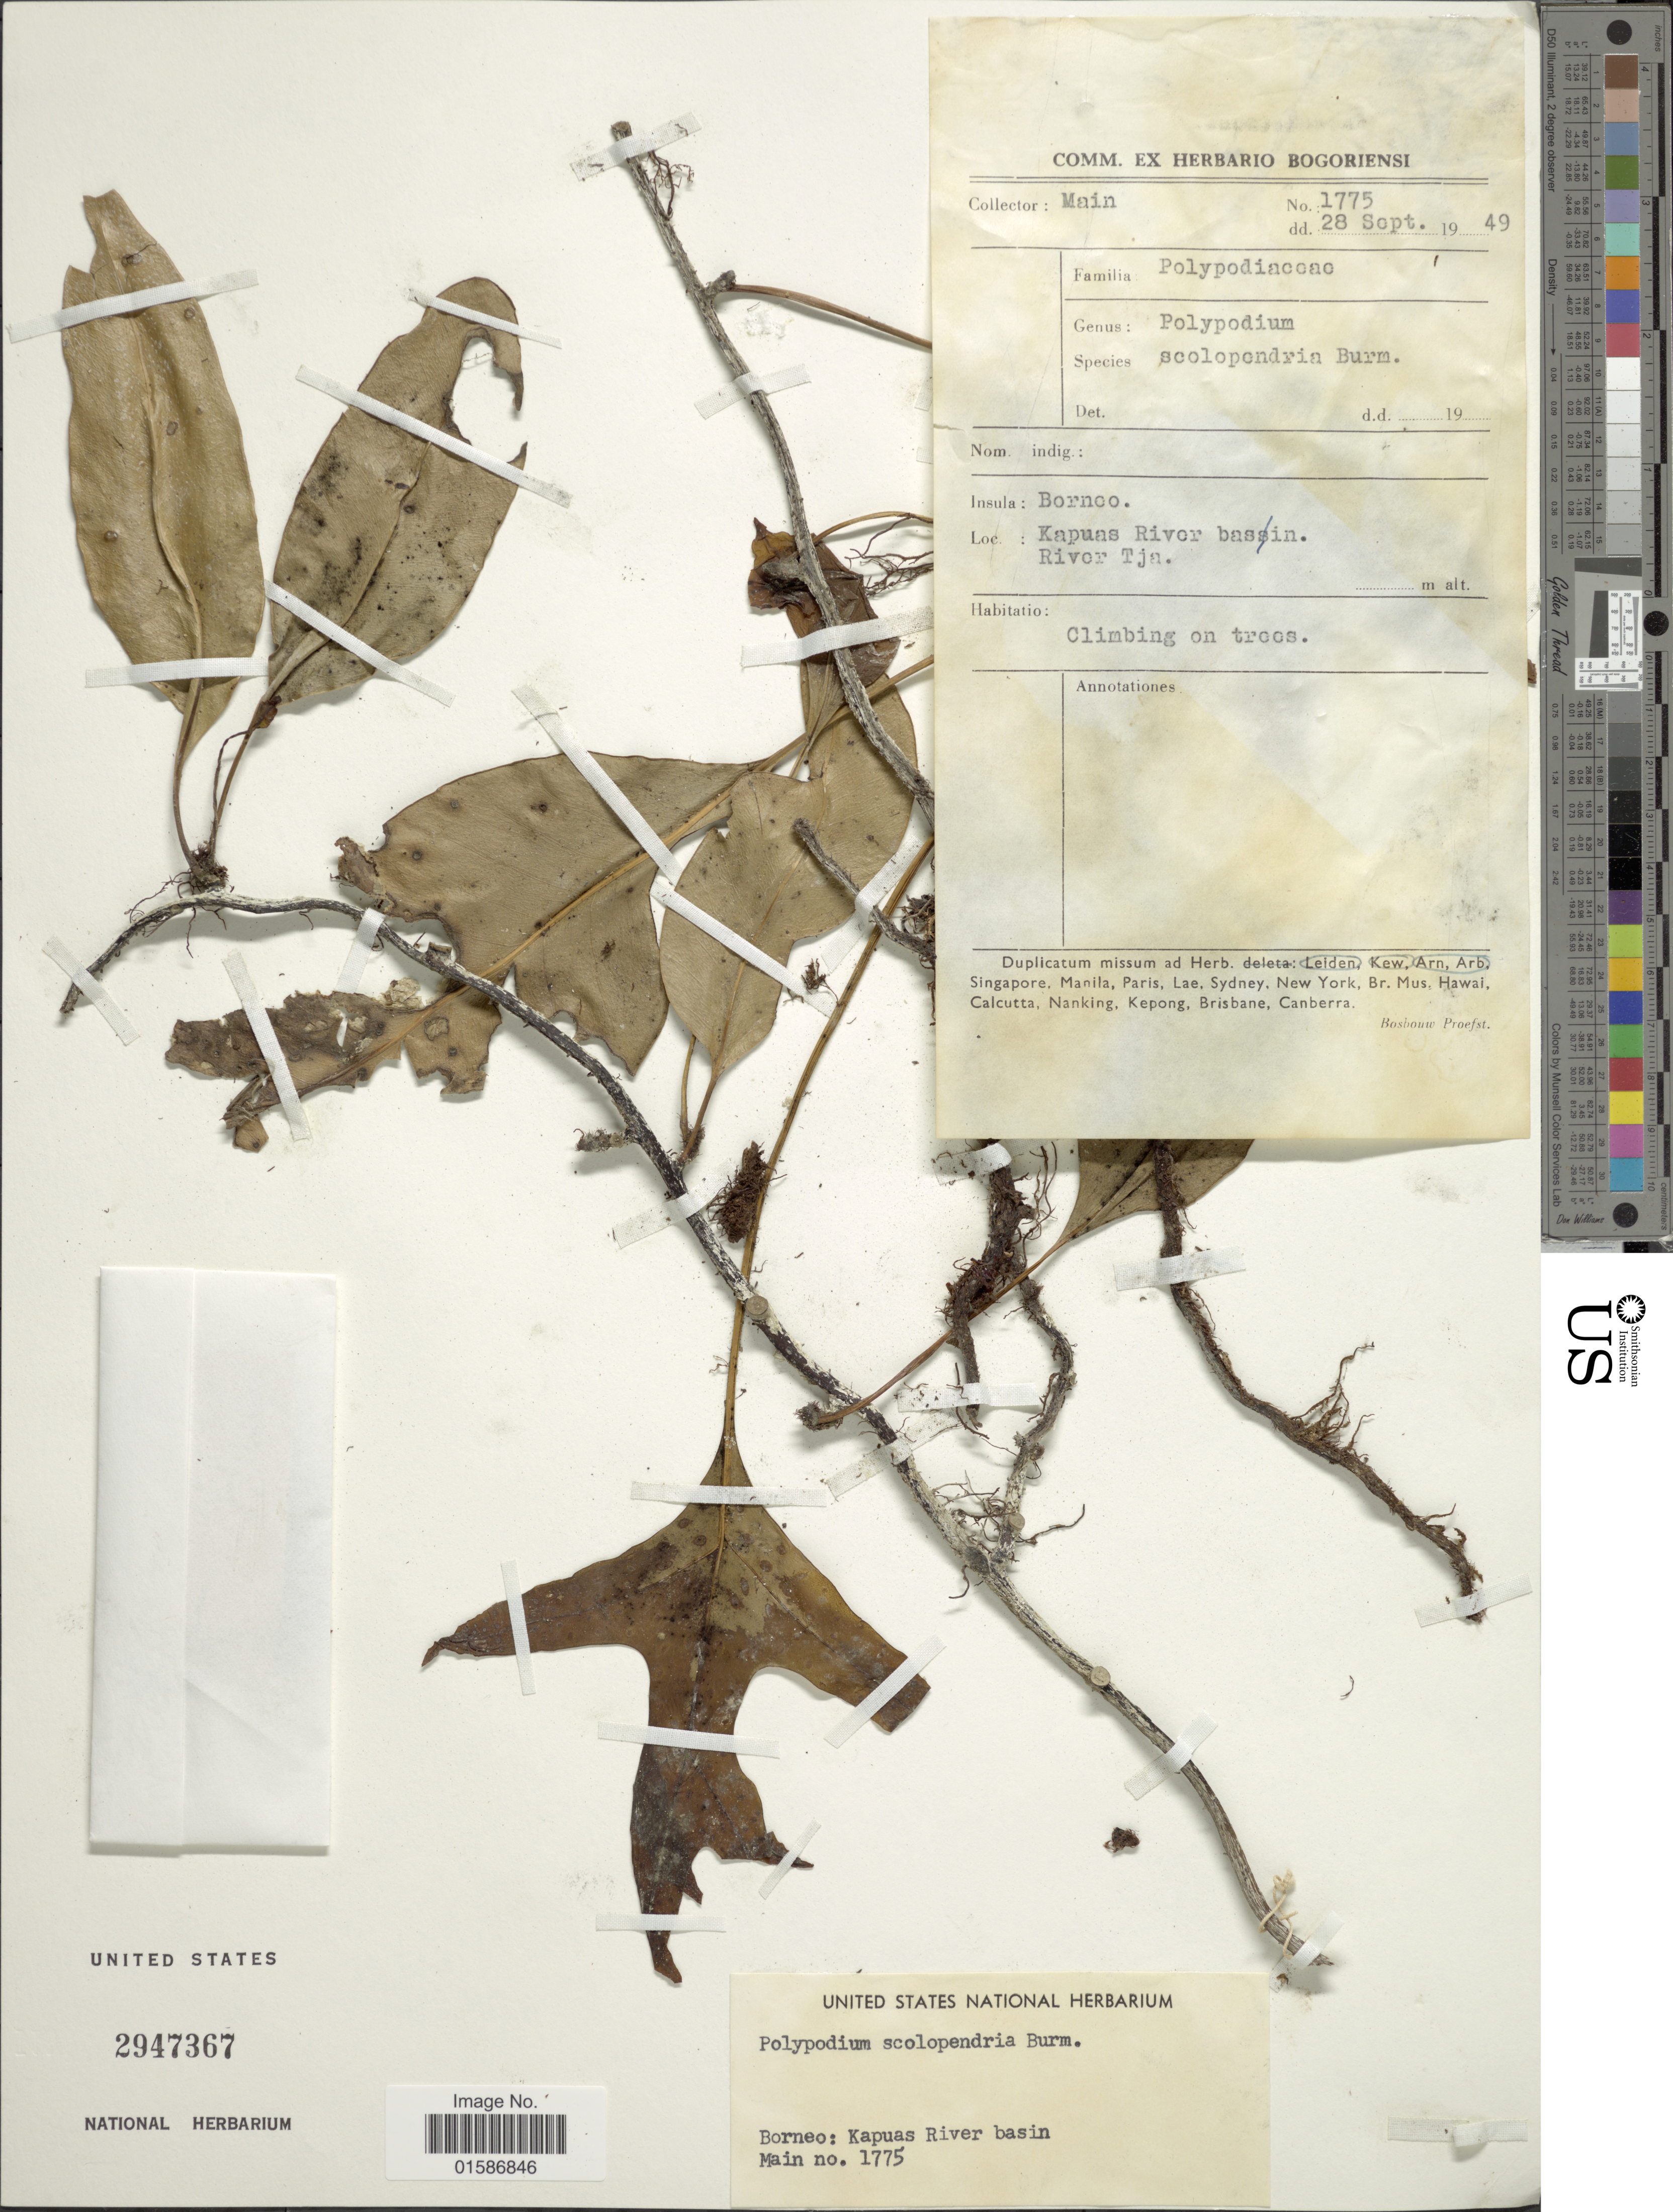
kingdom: Plantae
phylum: Tracheophyta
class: Polypodiopsida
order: Polypodiales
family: Polypodiaceae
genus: Microsorum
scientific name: Microsorum scolopendria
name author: (Burm. f.) Copel.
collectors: -. Main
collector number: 1775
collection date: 1949-09-28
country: Indonesia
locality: Insula: Borneo, Kapuas River basin. River Tja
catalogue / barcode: US 2947367